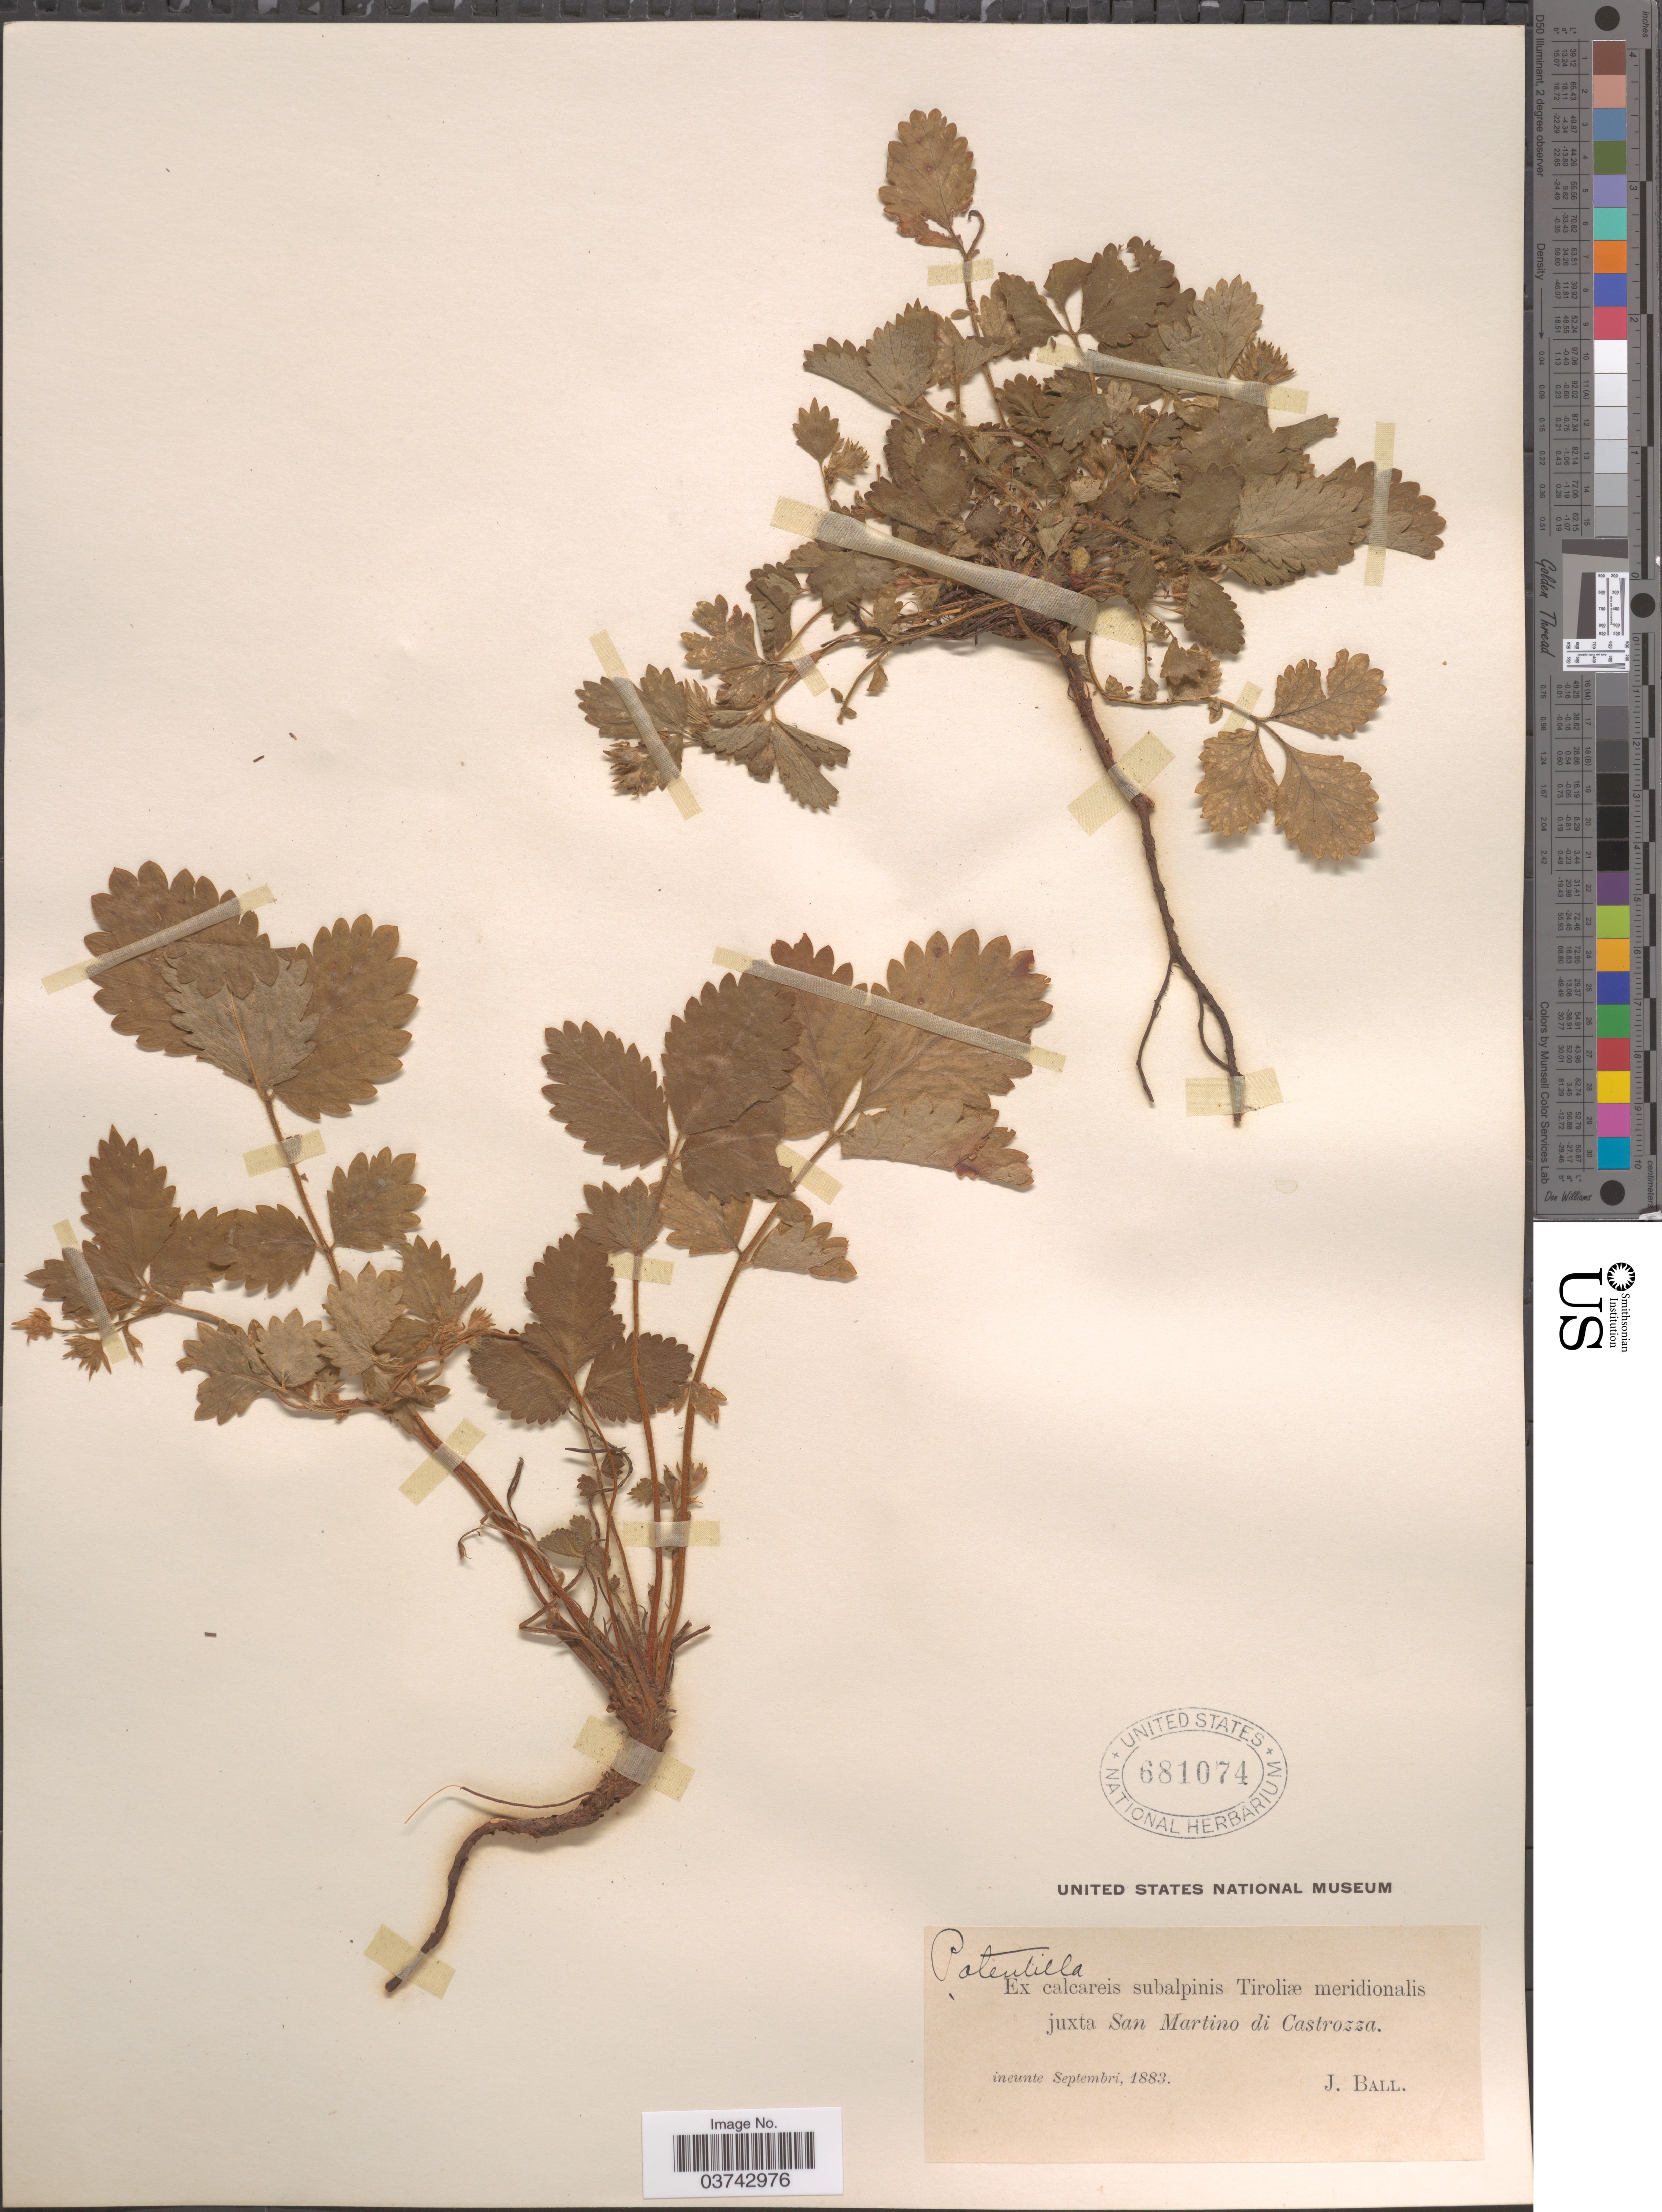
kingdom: Plantae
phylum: Tracheophyta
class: Magnoliopsida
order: Rosales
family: Rosaceae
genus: Potentilla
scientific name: Potentilla sp.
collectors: J. Ball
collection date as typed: Ineunte Septembri, 1883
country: Italy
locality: Ex calcareis subalpinis Tiroliæ meridionalis juxta San Martino di Castrozza.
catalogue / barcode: US 681074